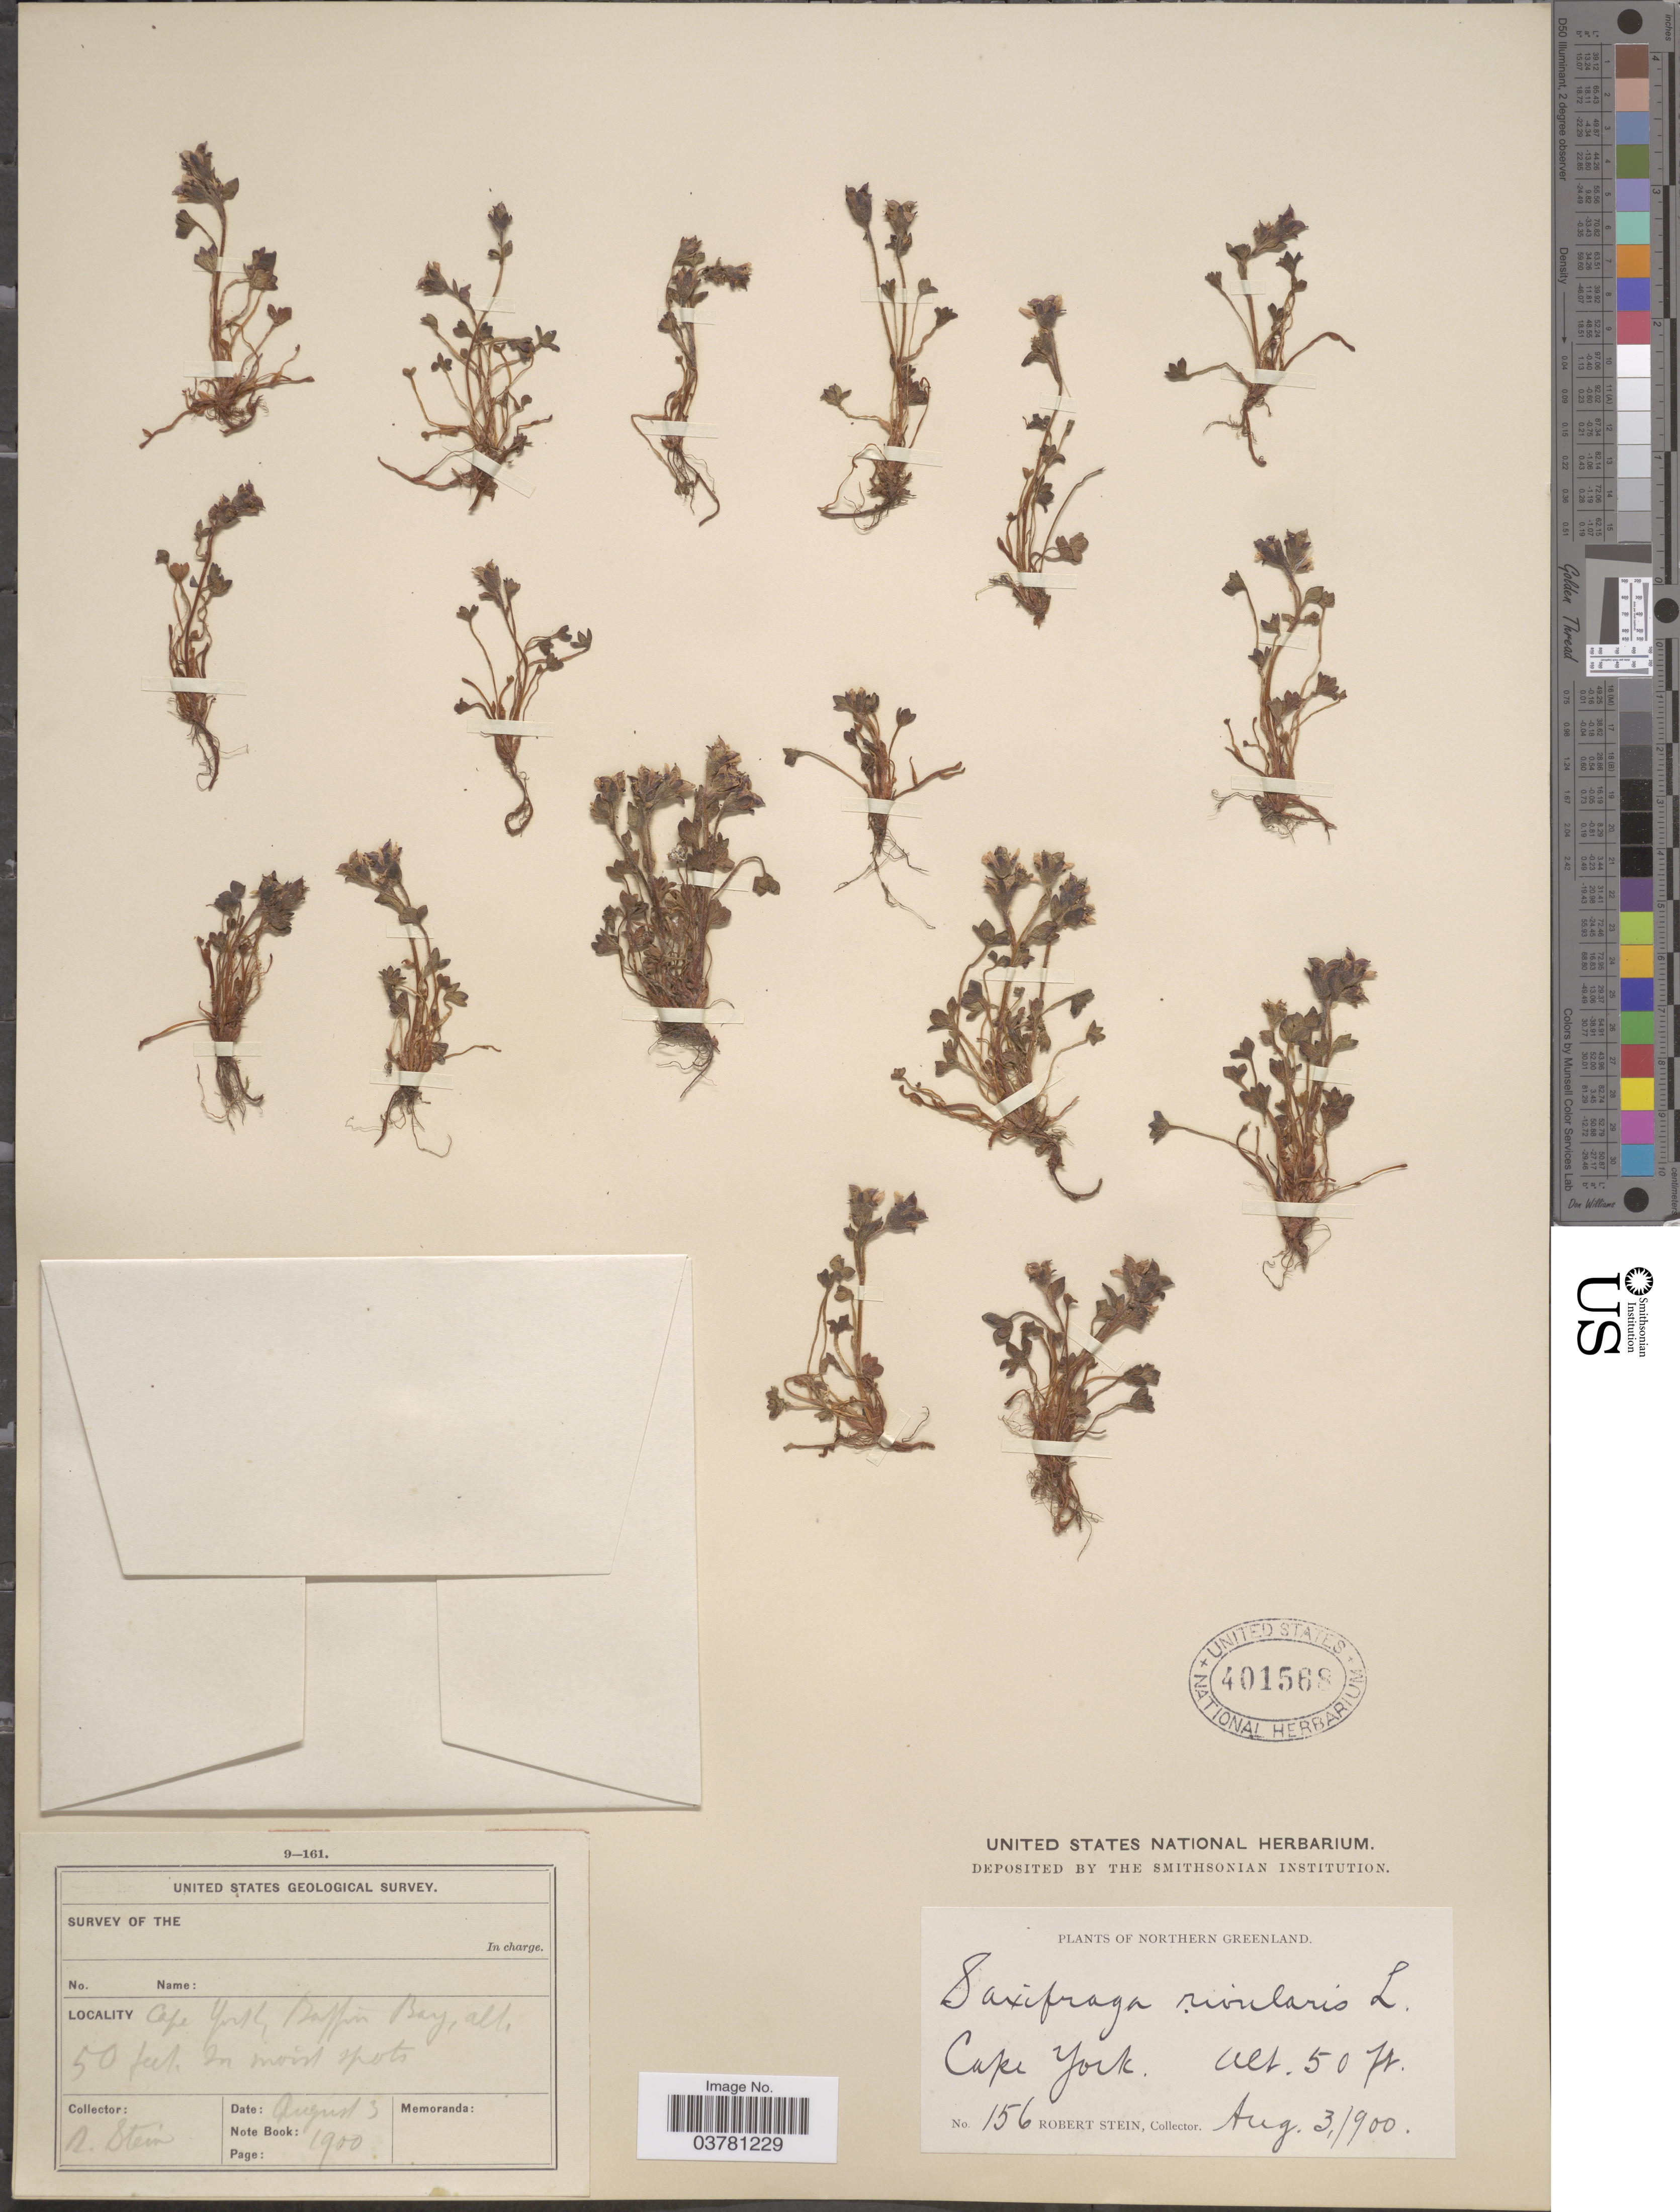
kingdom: Plantae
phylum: Tracheophyta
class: Magnoliopsida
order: Saxifragales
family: Saxifragaceae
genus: Saxifraga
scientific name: Saxifraga rivularis f. hyperborea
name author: (R. Br.) Hook.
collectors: R. Stein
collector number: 156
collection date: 1900-08-03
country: Greenland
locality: Northern Greenland. Cape York.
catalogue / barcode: US 401568